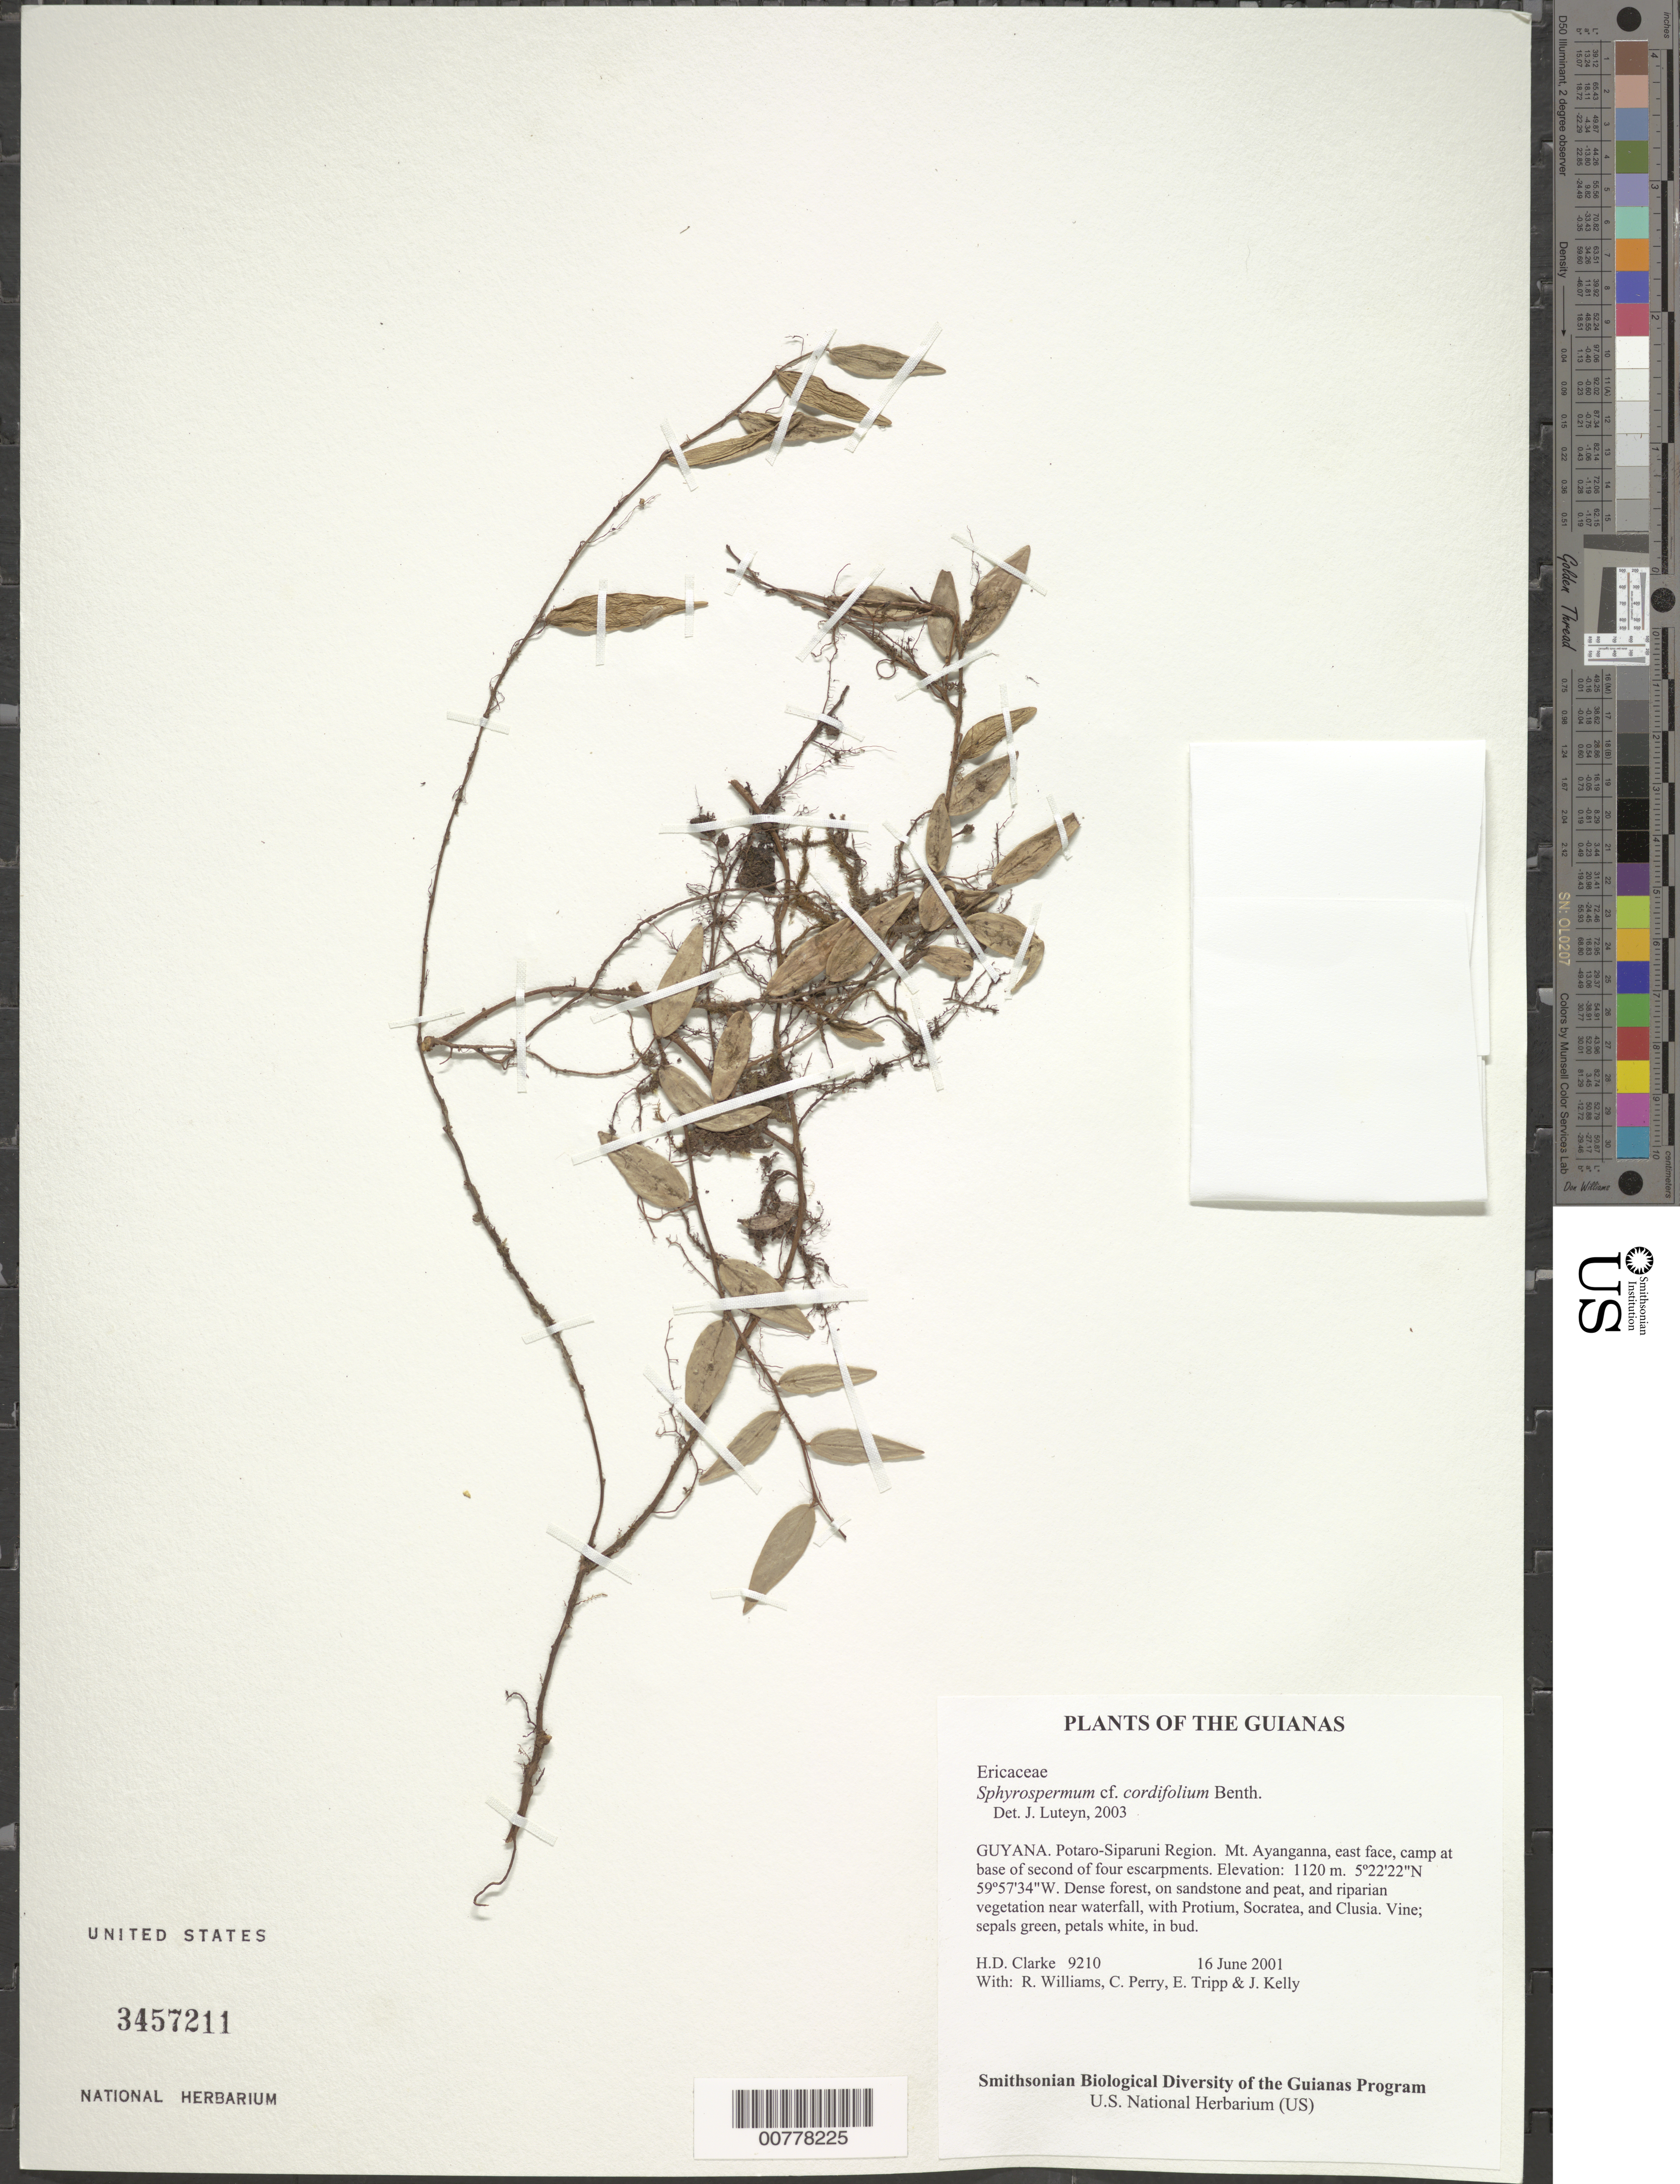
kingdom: Plantae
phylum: Tracheophyta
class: Magnoliopsida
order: Ericales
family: Ericaceae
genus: Sphyrospermum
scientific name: Sphyrospermum cordifolium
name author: Benth.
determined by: Luteyn, J. L.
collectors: H. D. Clarke, R. Williams, C. Perry, E. Tripp & J. Kelly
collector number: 9210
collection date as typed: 16 June 2001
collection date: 2001-06-16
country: Guyana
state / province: Potaro-Siparuni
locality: Mt. Ayanganna, east face, camp at base of second of four escarpments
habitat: Dense forest, on sandstone and peat, and riparian vegetation near waterfall, with Protium, Socratea, and Clusia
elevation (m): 1120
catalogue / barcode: US 3457211